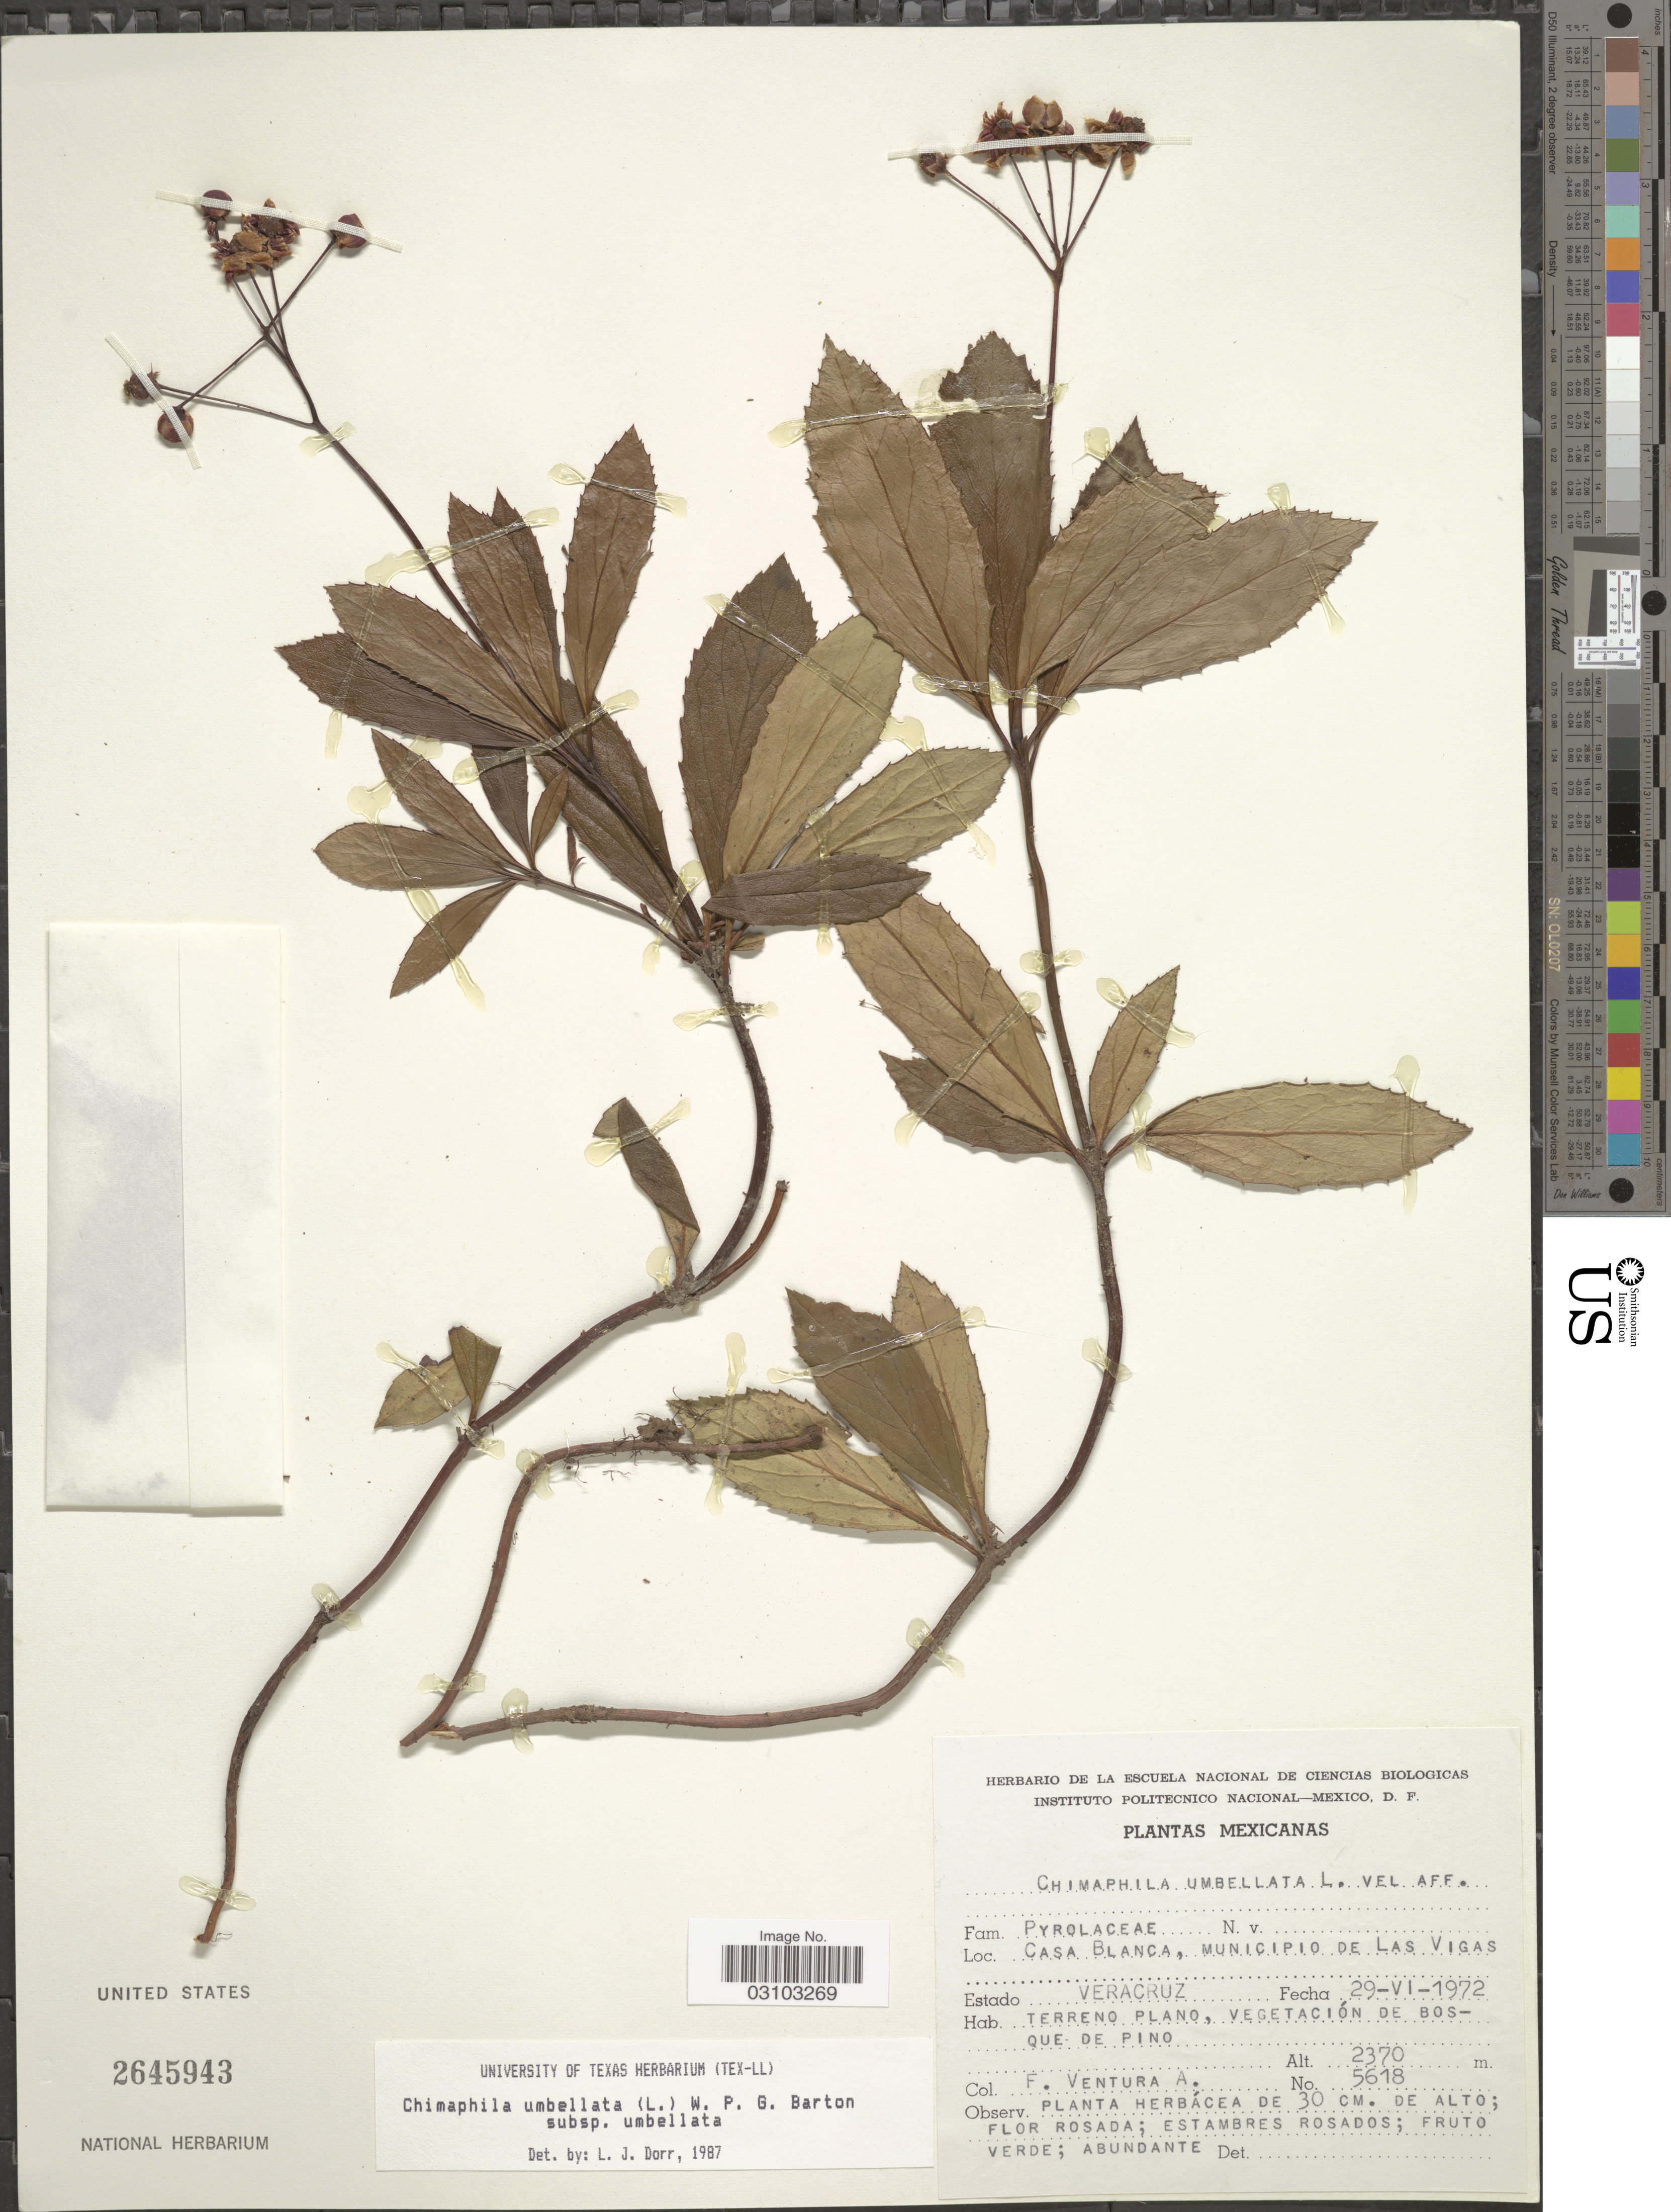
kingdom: Plantae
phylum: Tracheophyta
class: Magnoliopsida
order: Ericales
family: Ericaceae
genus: Chimaphila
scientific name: Chimaphila umbellata subsp. umbellata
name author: (L.) W.P.C. Barton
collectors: F. Ventura A.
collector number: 5618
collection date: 1972-06-29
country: Mexico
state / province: Veracruz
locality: Casa Blanca, Municipio de Las Vigas, Estado Veracruz.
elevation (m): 2370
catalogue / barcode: US 2645943